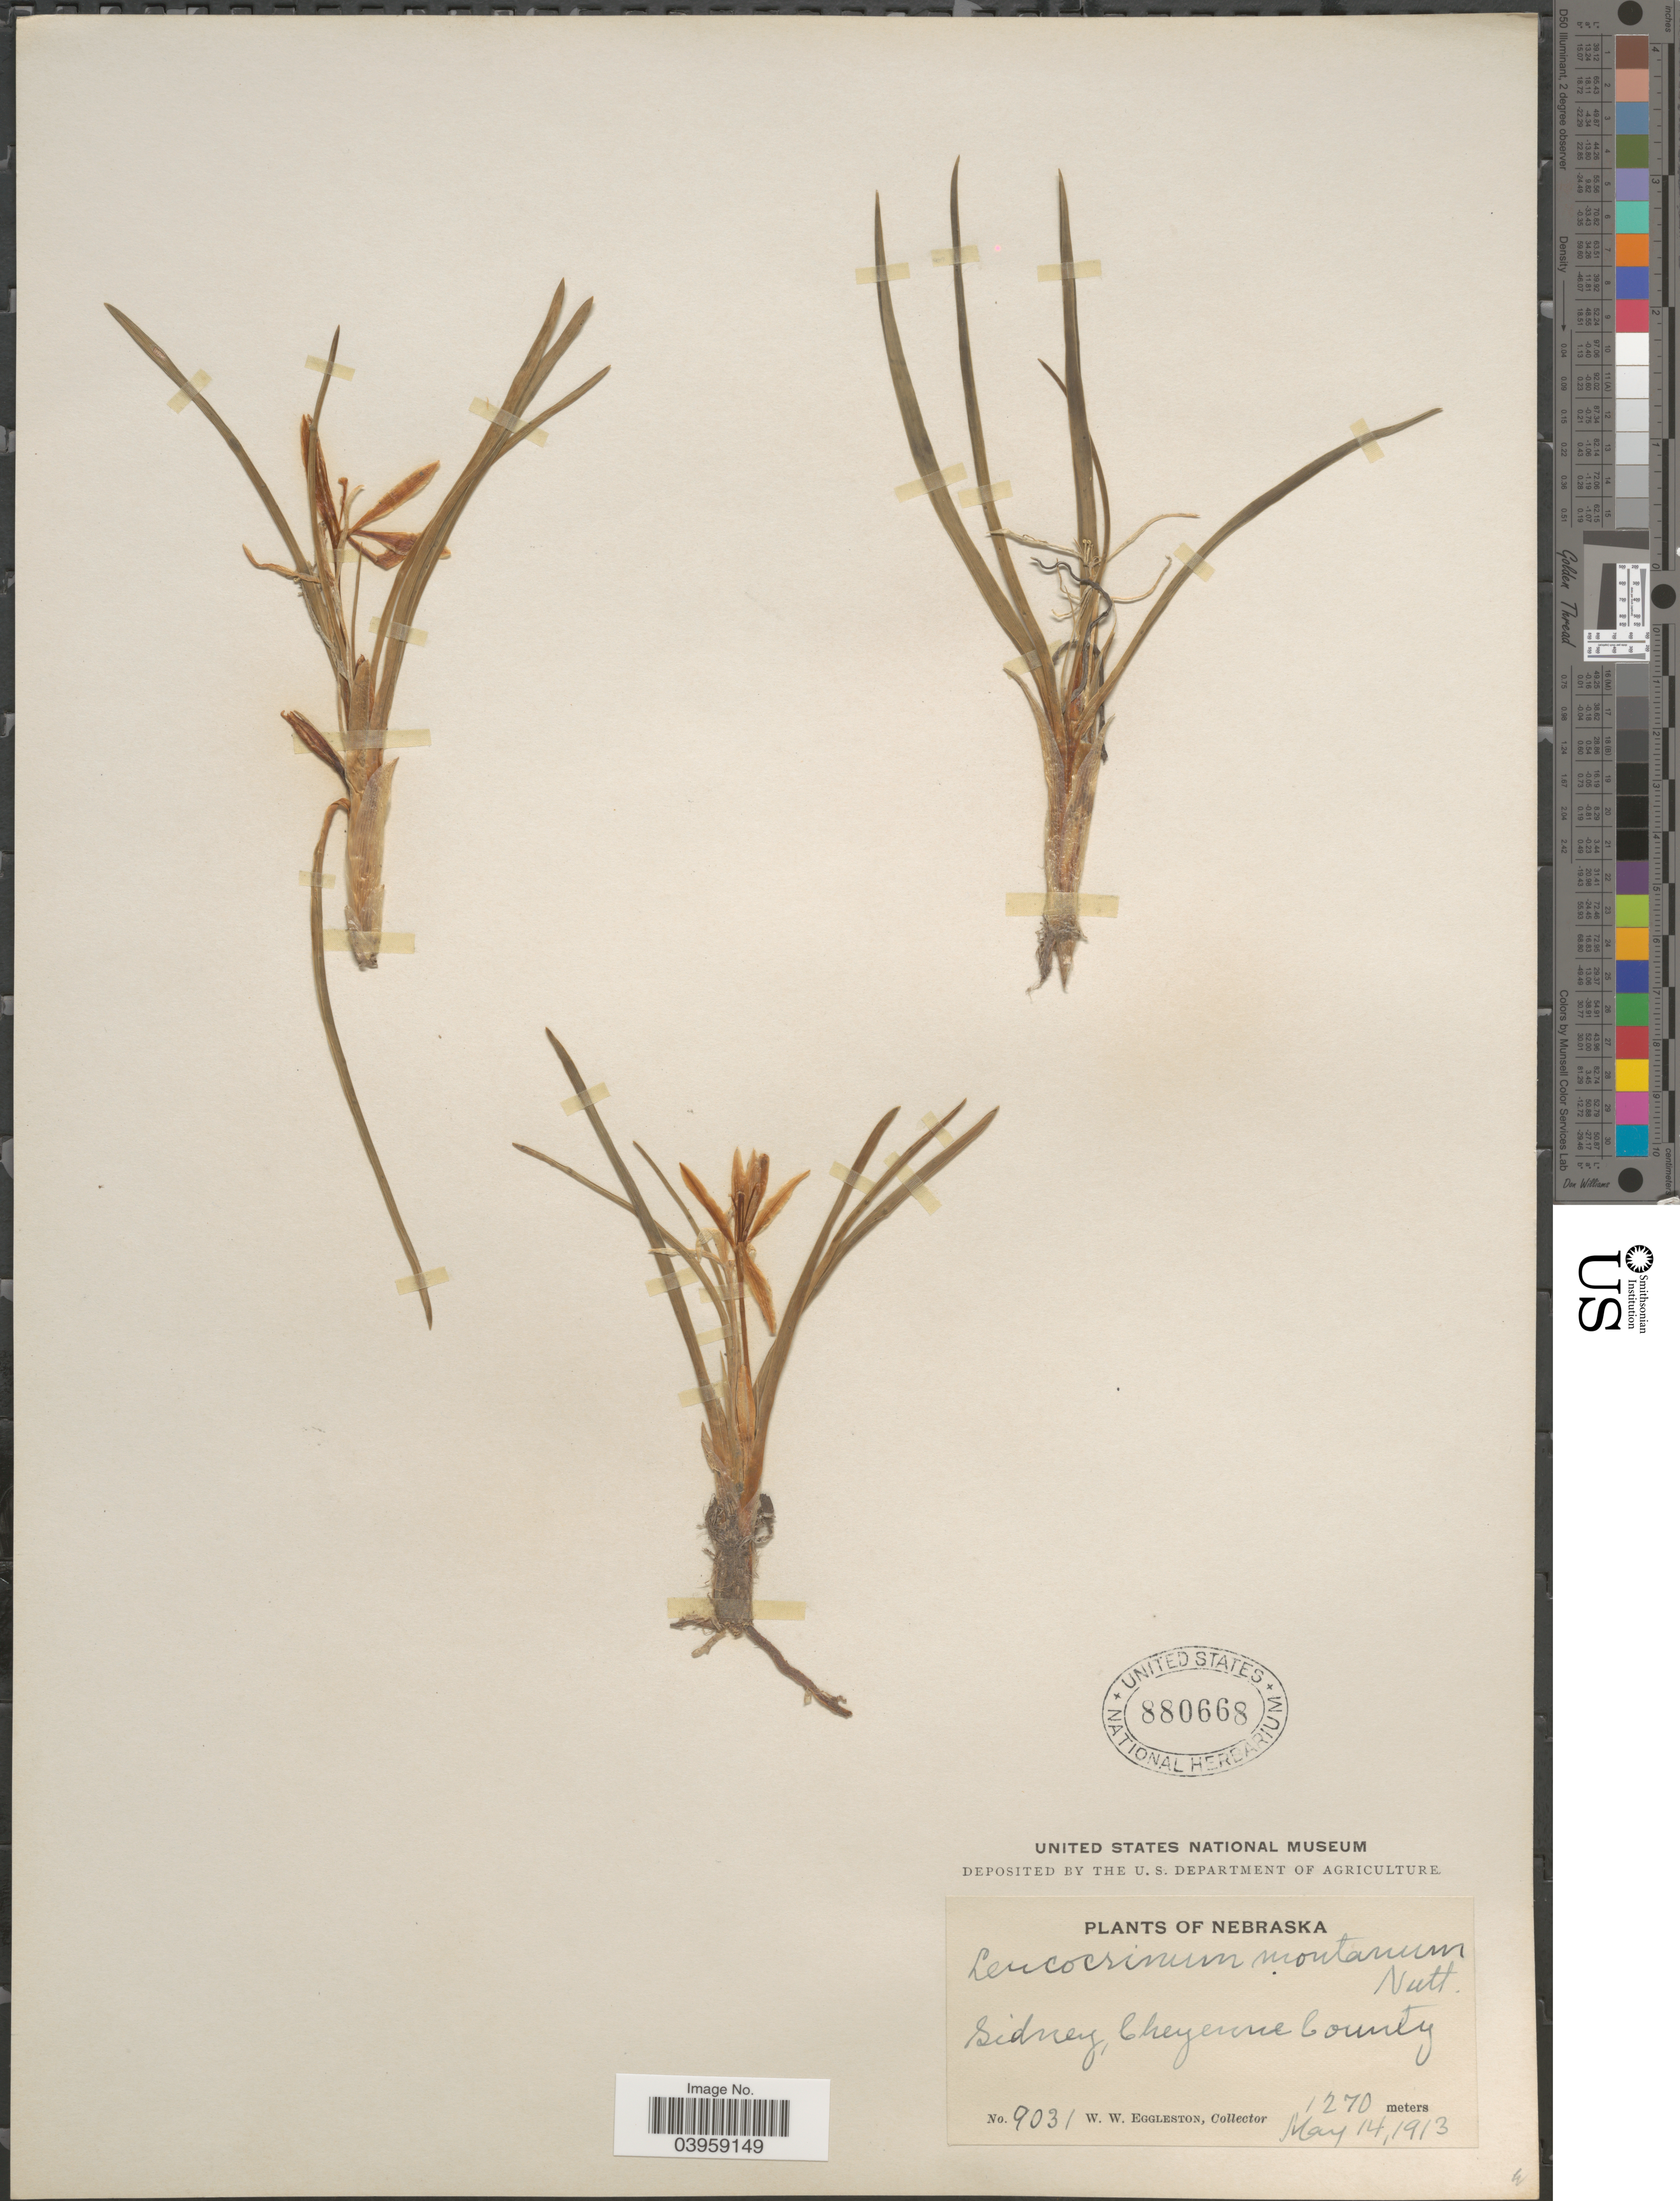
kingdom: Plantae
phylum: Tracheophyta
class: Liliopsida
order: Asparagales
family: Asparagaceae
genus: Leucocrinum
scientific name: Leucocrinum montanum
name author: Nutt.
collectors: W. W. Eggleston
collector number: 9031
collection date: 1931-05-14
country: United States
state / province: Nebraska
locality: Sidney, Cheyenne County.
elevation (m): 1270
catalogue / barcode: US 880668